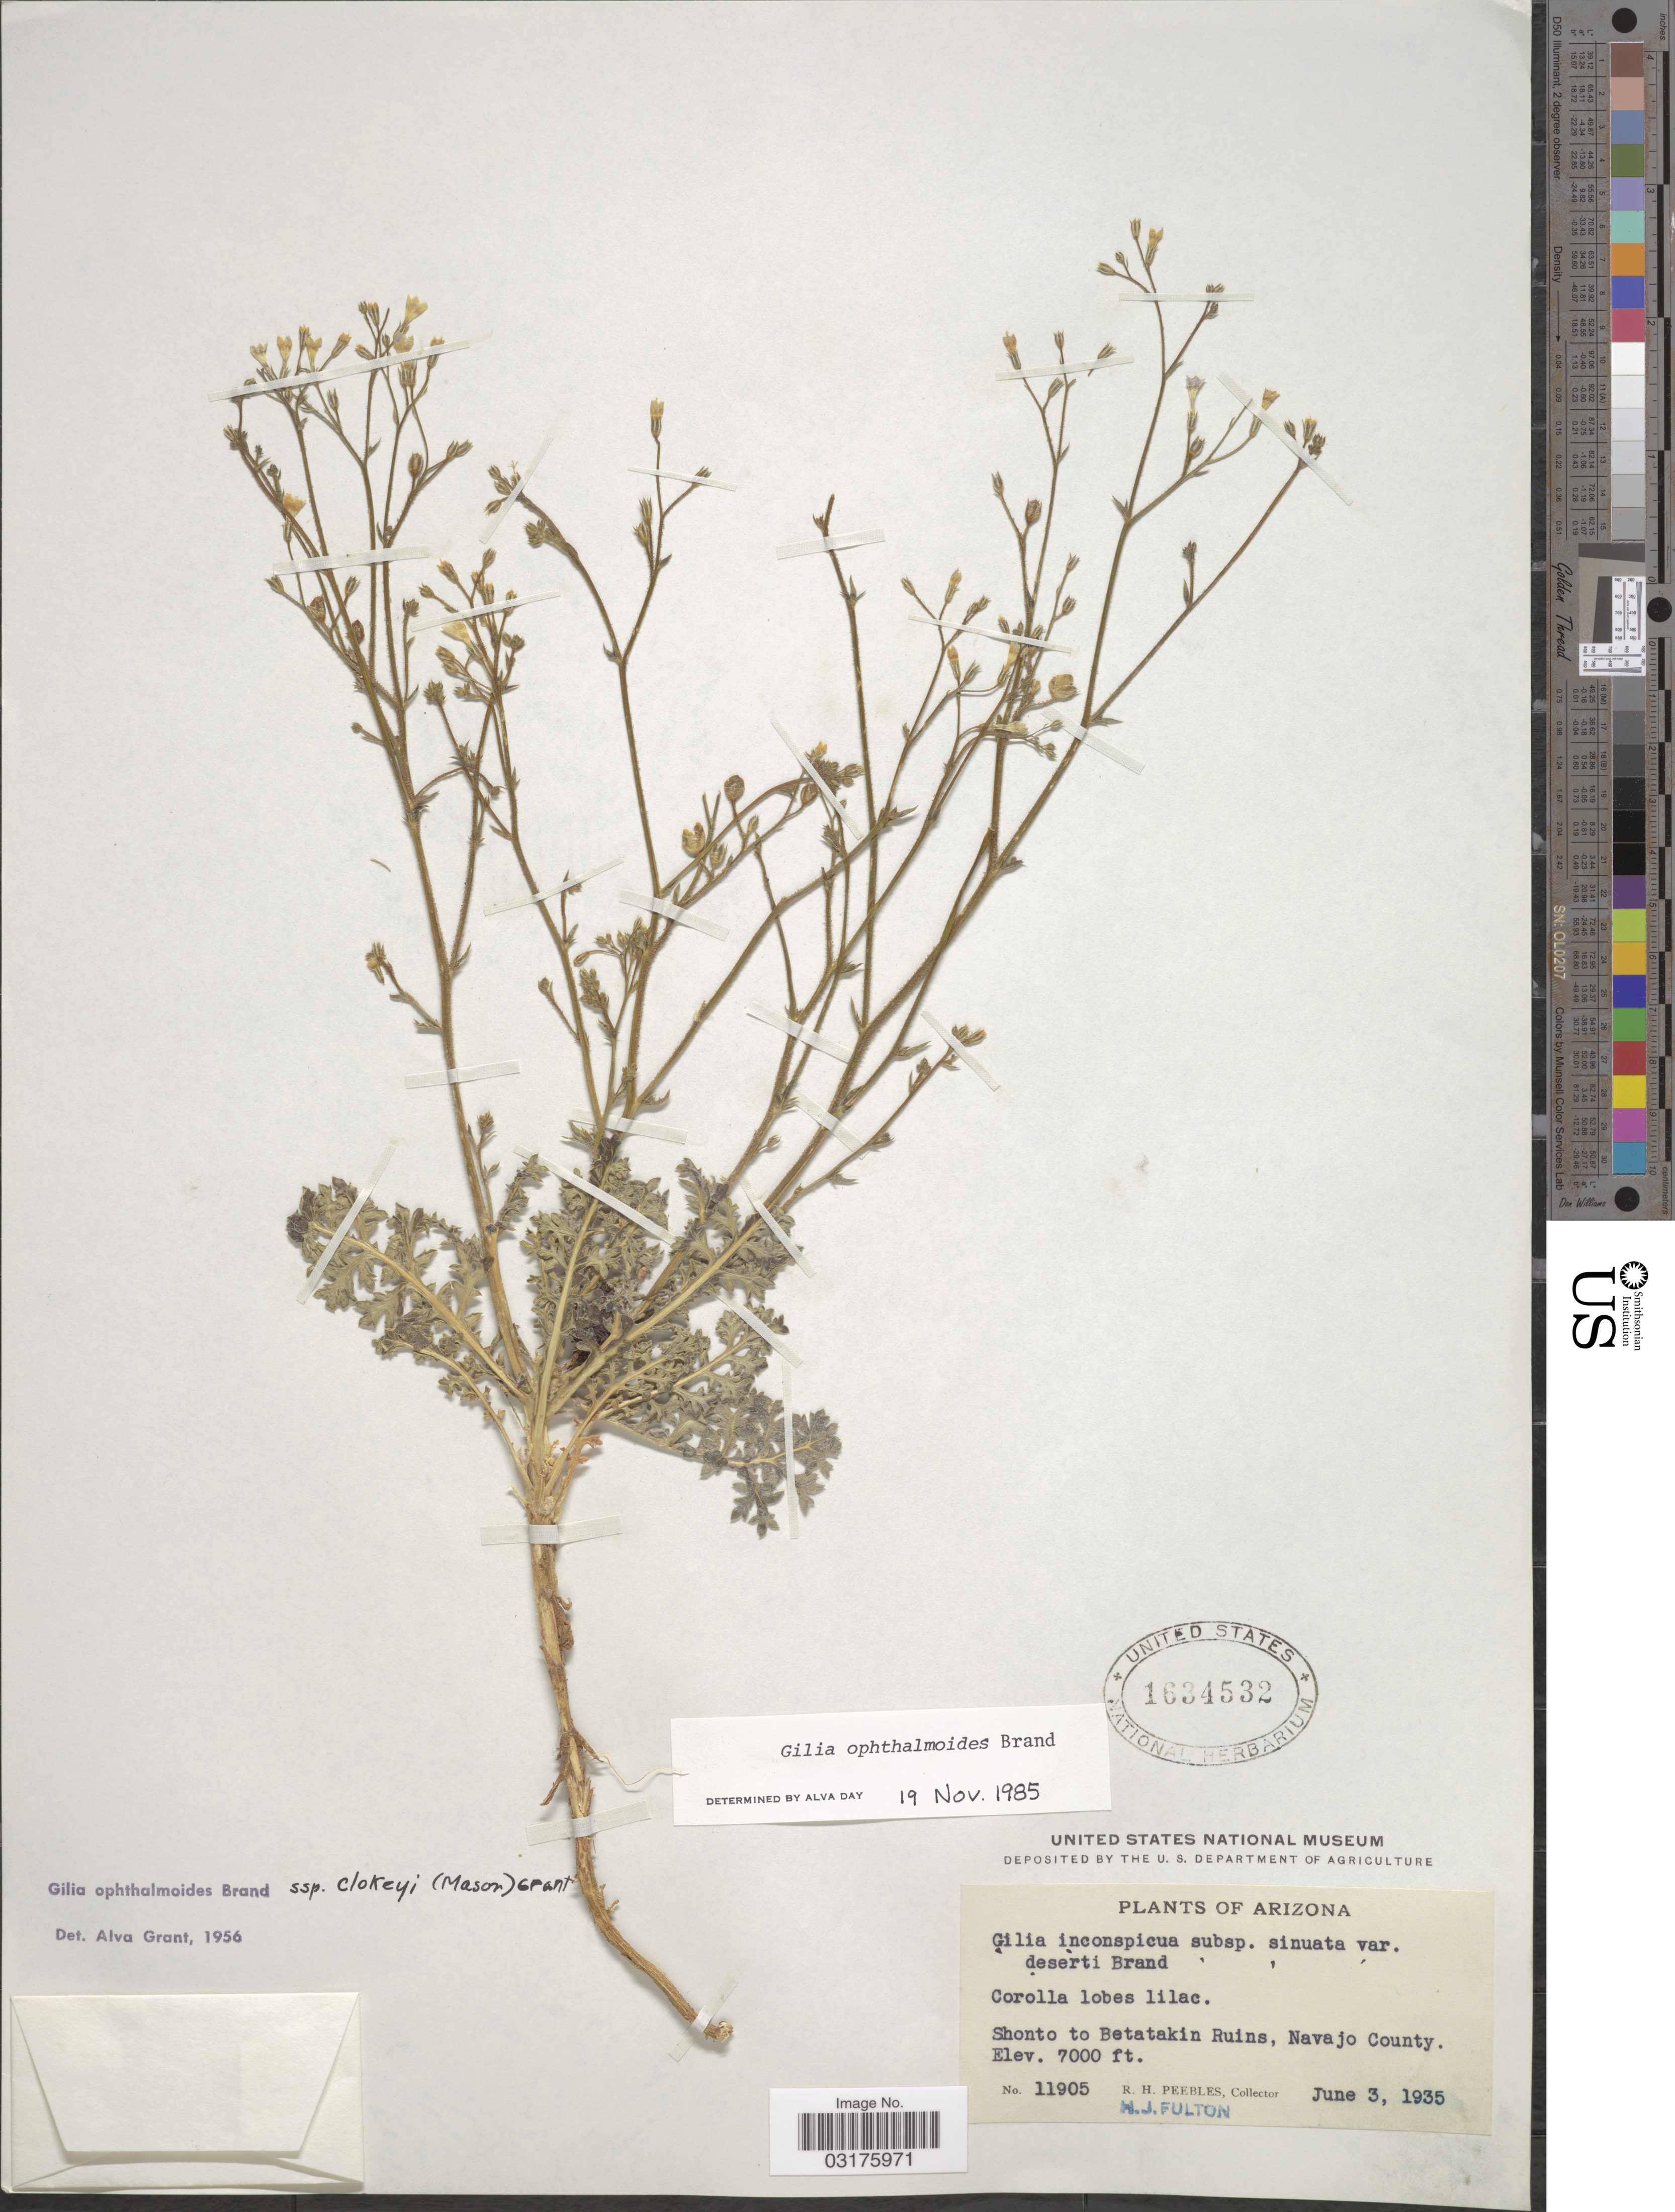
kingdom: Plantae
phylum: Tracheophyta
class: Magnoliopsida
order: Ericales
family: Polemoniaceae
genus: Gilia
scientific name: Gilia ophthalmoides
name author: Brand in Engl.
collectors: R. H. Peebles & M. Fulton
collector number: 11905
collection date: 1935-06-03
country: United States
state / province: Arizona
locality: Shonto to Betatakin Ruins, Navajo County.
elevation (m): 2134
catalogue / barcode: US 1634532